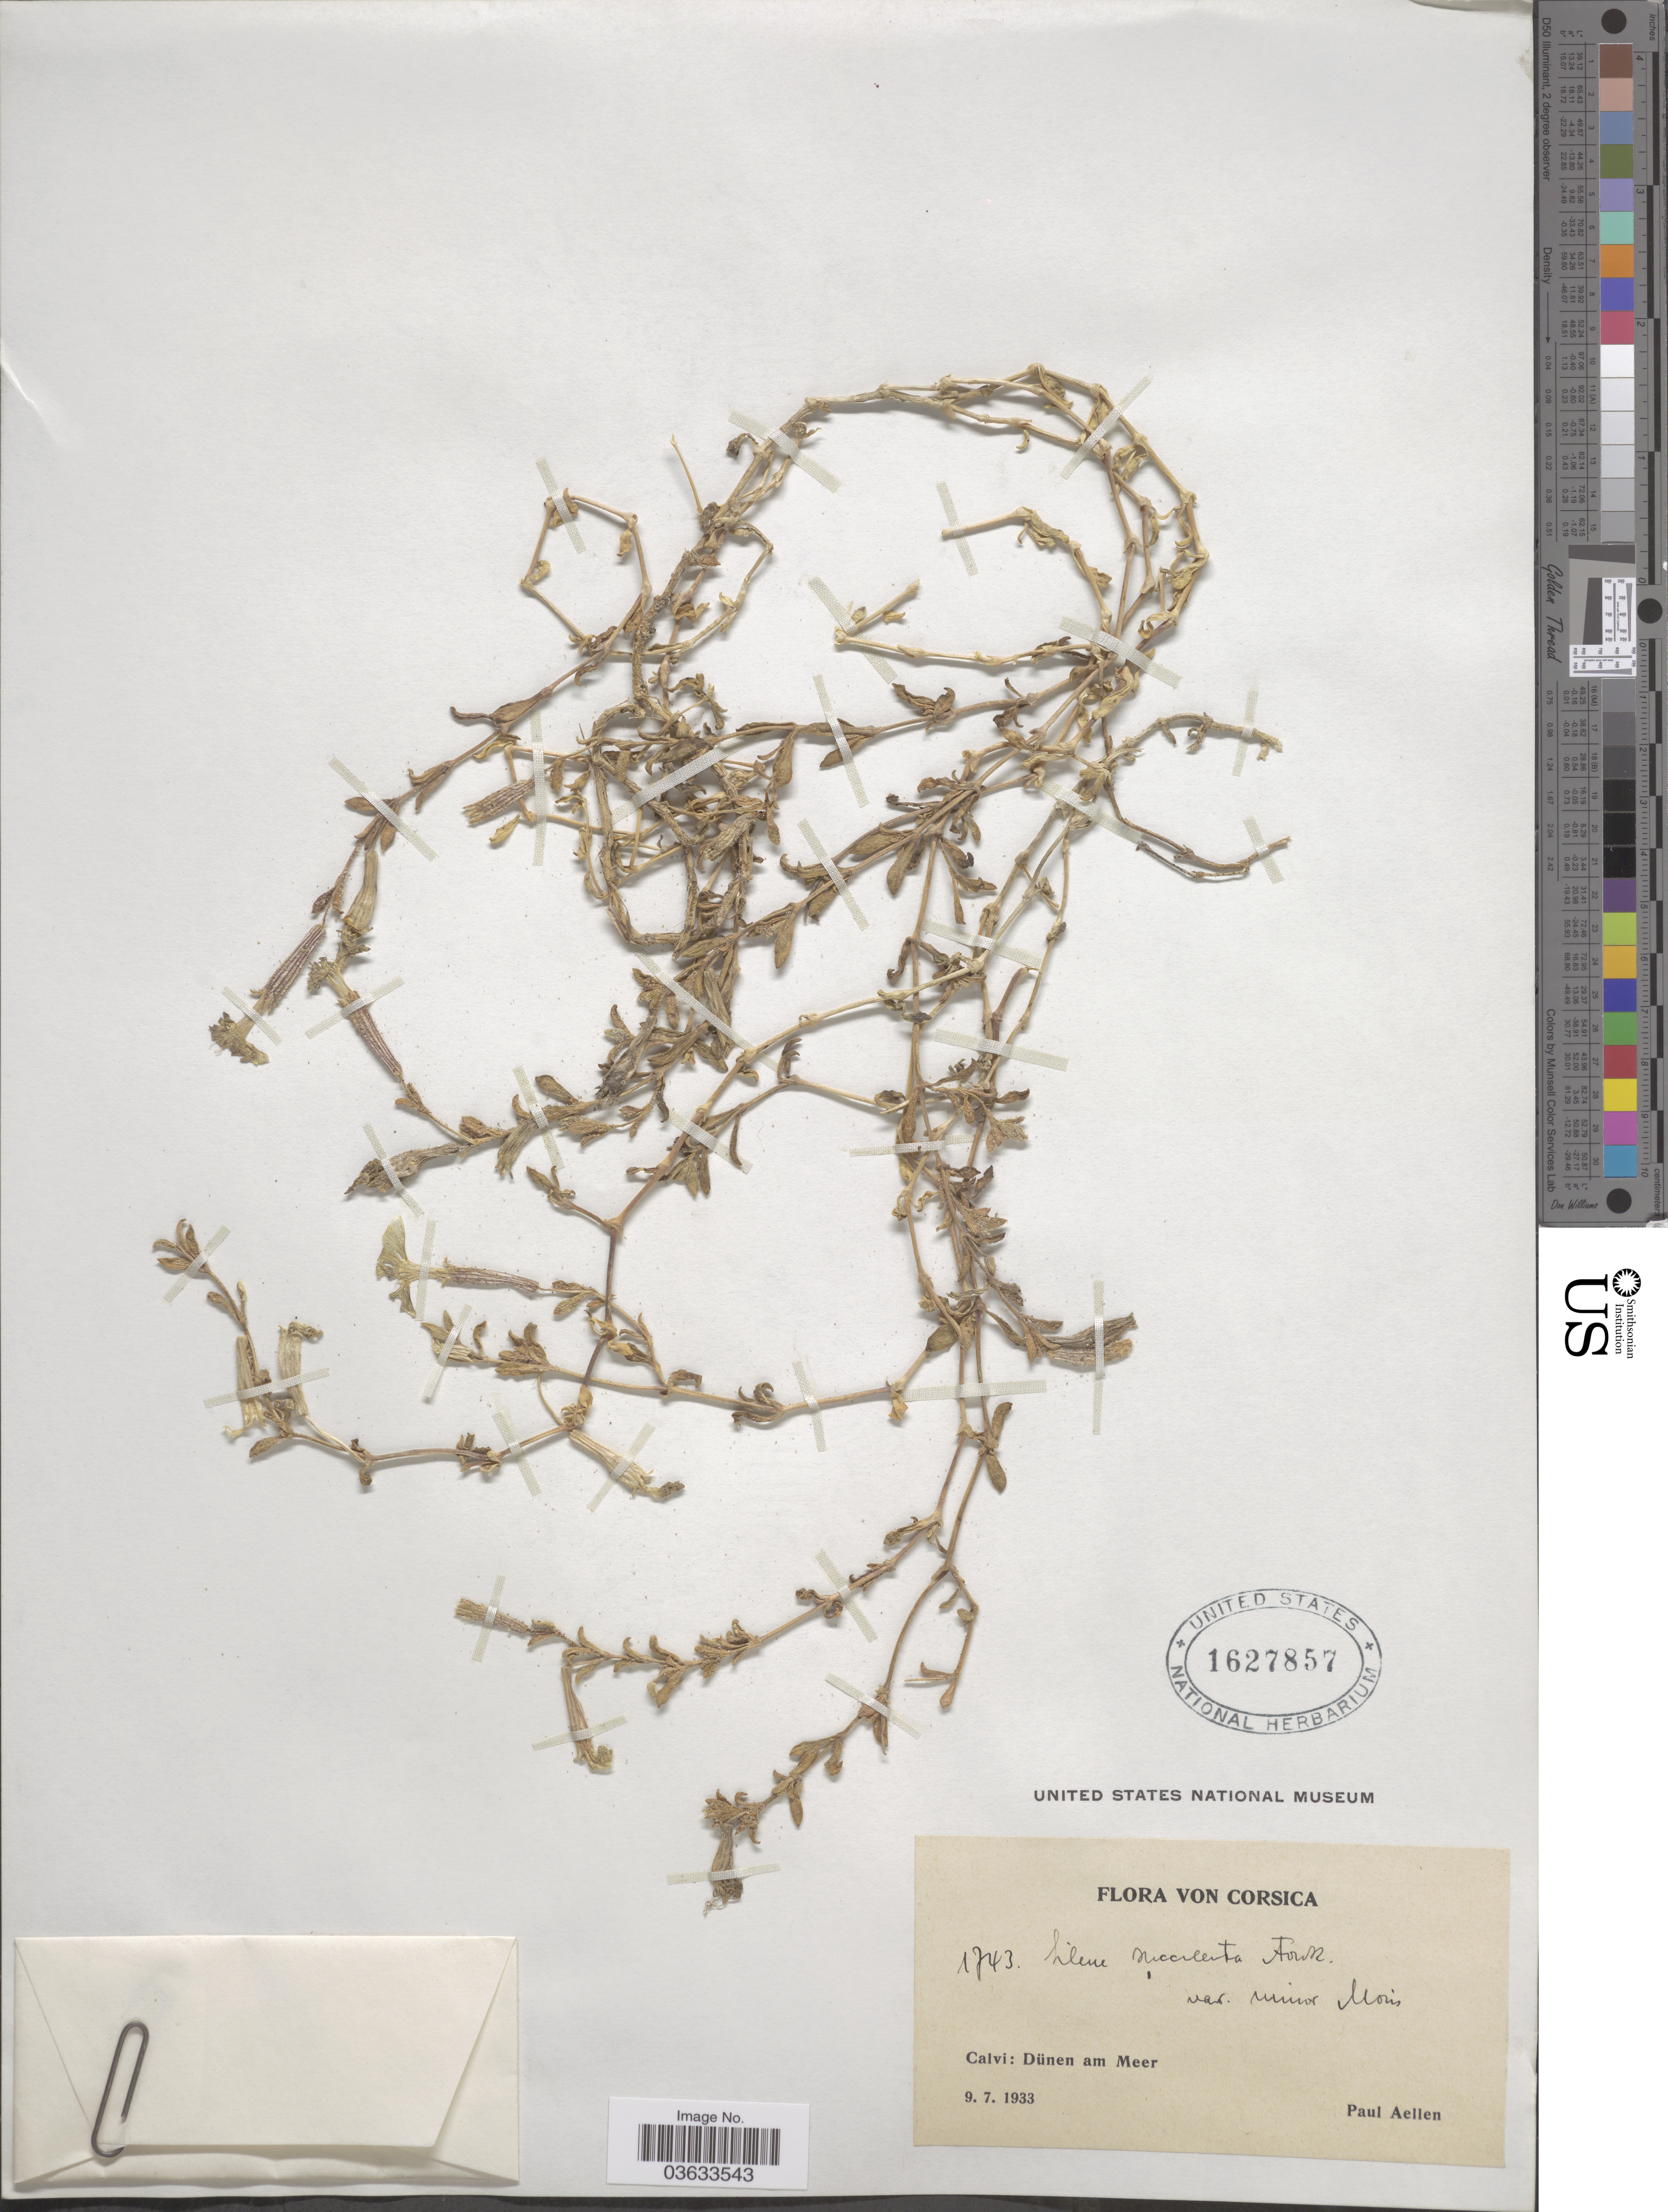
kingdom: Plantae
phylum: Tracheophyta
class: Magnoliopsida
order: Caryophyllales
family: Caryophyllaceae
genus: Silene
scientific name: Silene succulenta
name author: Forssk.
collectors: P. Aellen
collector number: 1743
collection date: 1933-07-09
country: France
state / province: Corsica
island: Corse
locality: Calvi: Dünen am Meer.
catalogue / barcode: US 1627857